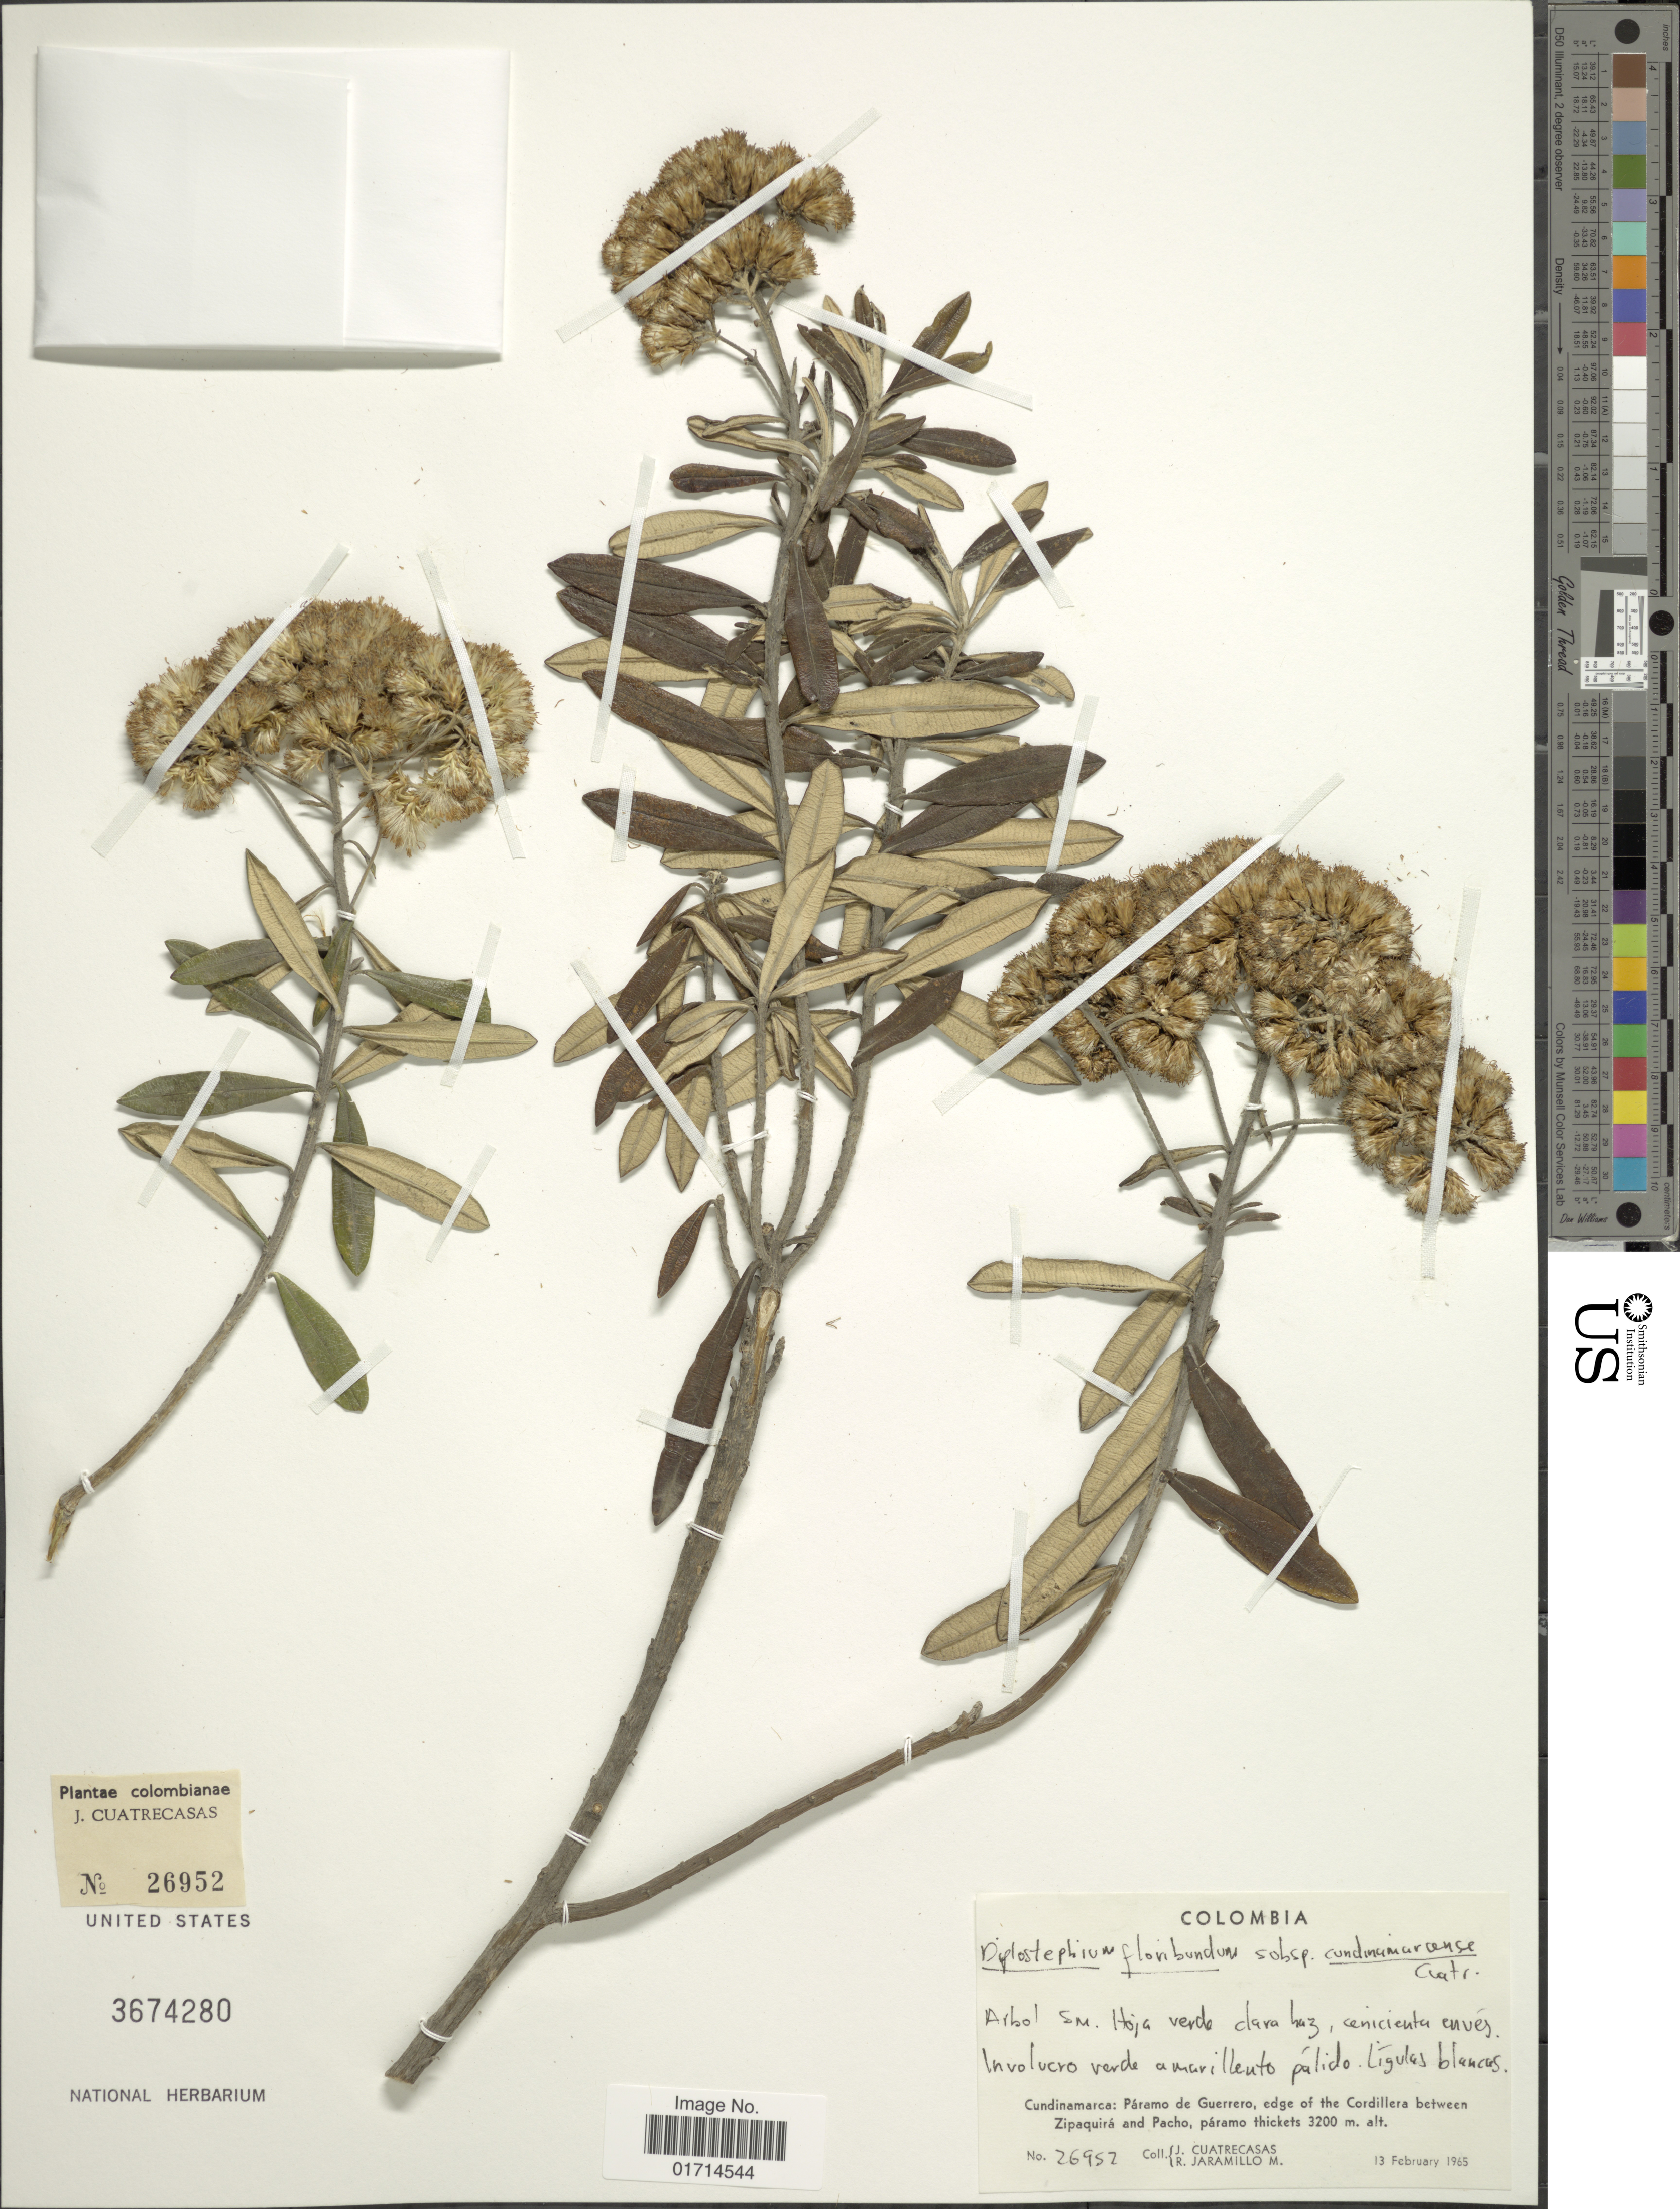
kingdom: Plantae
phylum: Tracheophyta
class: Magnoliopsida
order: Asterales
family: Asteraceae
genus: Diplostephium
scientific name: Diplostephium floribundum subsp. cundinamarcense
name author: Cuatrec.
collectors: J. Cuatrecasas & R. Jaramillo M.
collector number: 26952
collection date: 1965-02-13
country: Colombia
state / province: Cundinamarca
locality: Paramo de Guerrero, edge of the Cordillera between Zipaquira and Pacho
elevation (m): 3200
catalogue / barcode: US 3674280